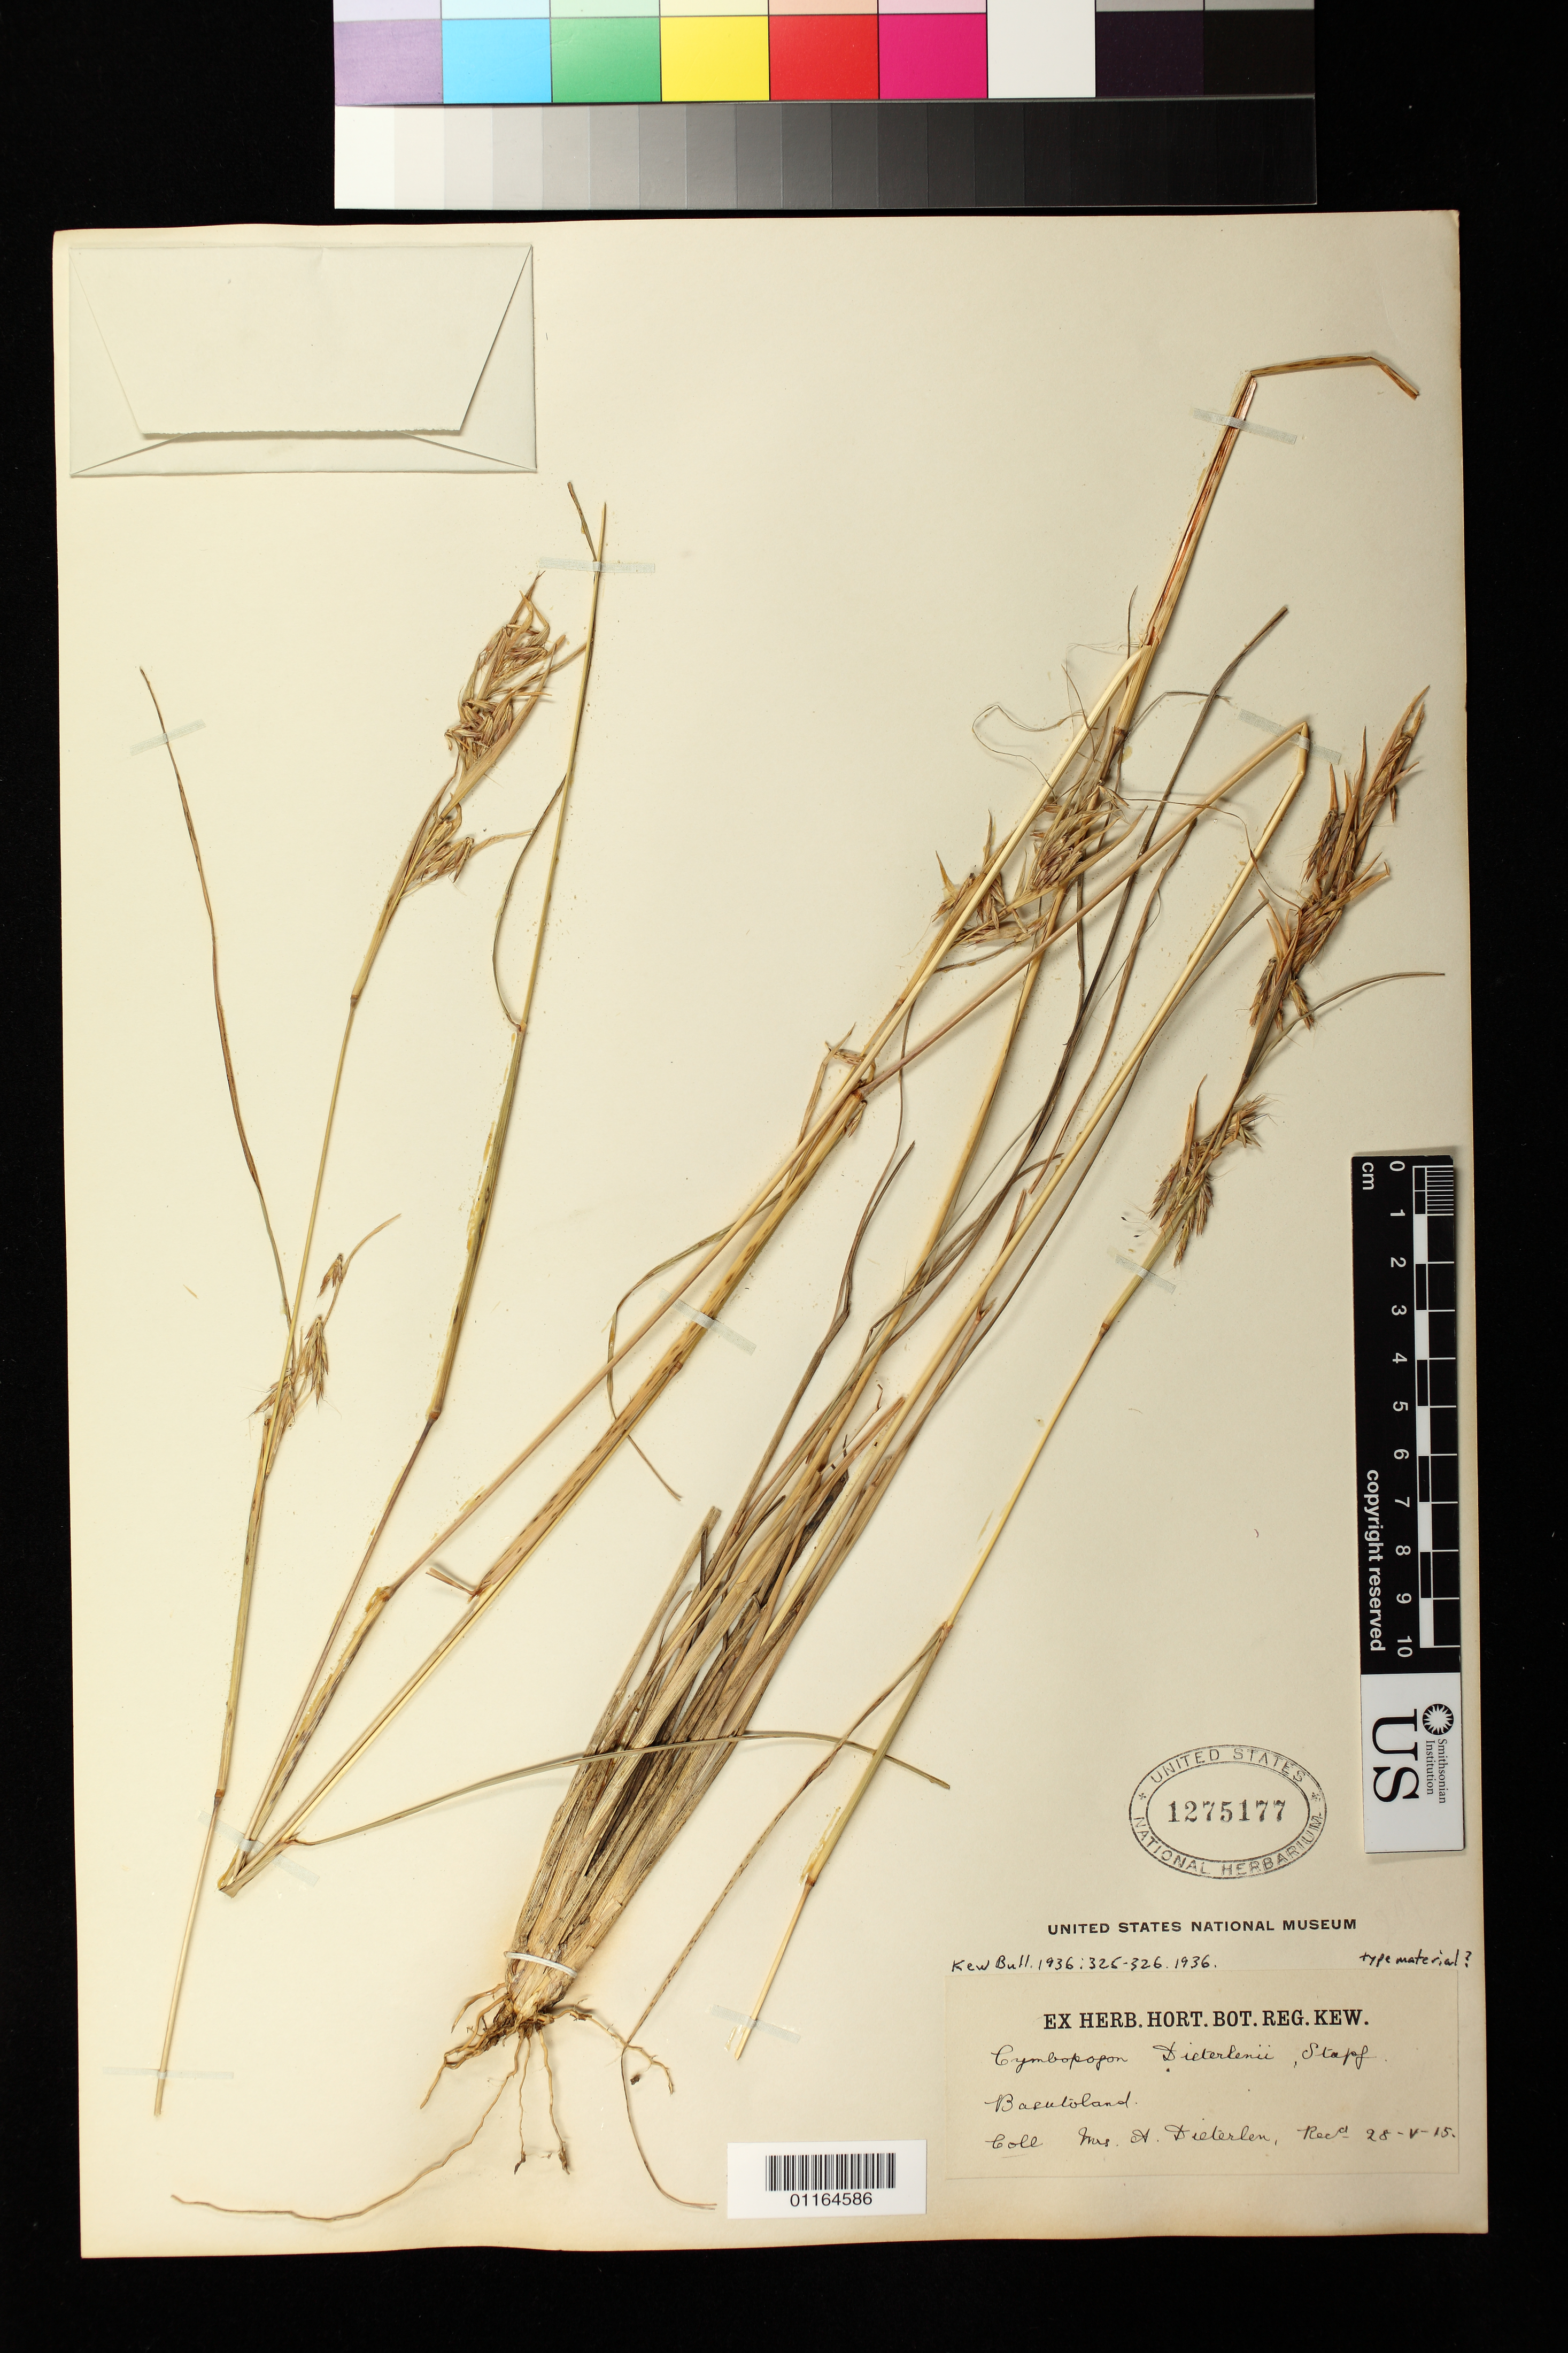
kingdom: Plantae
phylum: Tracheophyta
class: Liliopsida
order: Poales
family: Poaceae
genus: Andropogon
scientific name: Andropogon dieterleniae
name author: Stapf ex E. Phillips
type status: Possible Type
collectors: A. Dieterlen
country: Lesotho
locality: Basutoland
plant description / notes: ex herb. Kew; Phillips (1917), validly publishing (by providing a brief description) this taxon as "Andropogon Dieterlenii Stapf", cites collection as "A. Dieterlen, 390b". Schweickerdt (1936), providing a full Latin description (but apparently dismissing Phillips' publication as a nomen nudum and intending to validate this taxon as "Cymbopogon Dieterlenii Stapf ex Phillips") explicitly cites as "type" Dieterlen 390.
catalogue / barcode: US 1275177